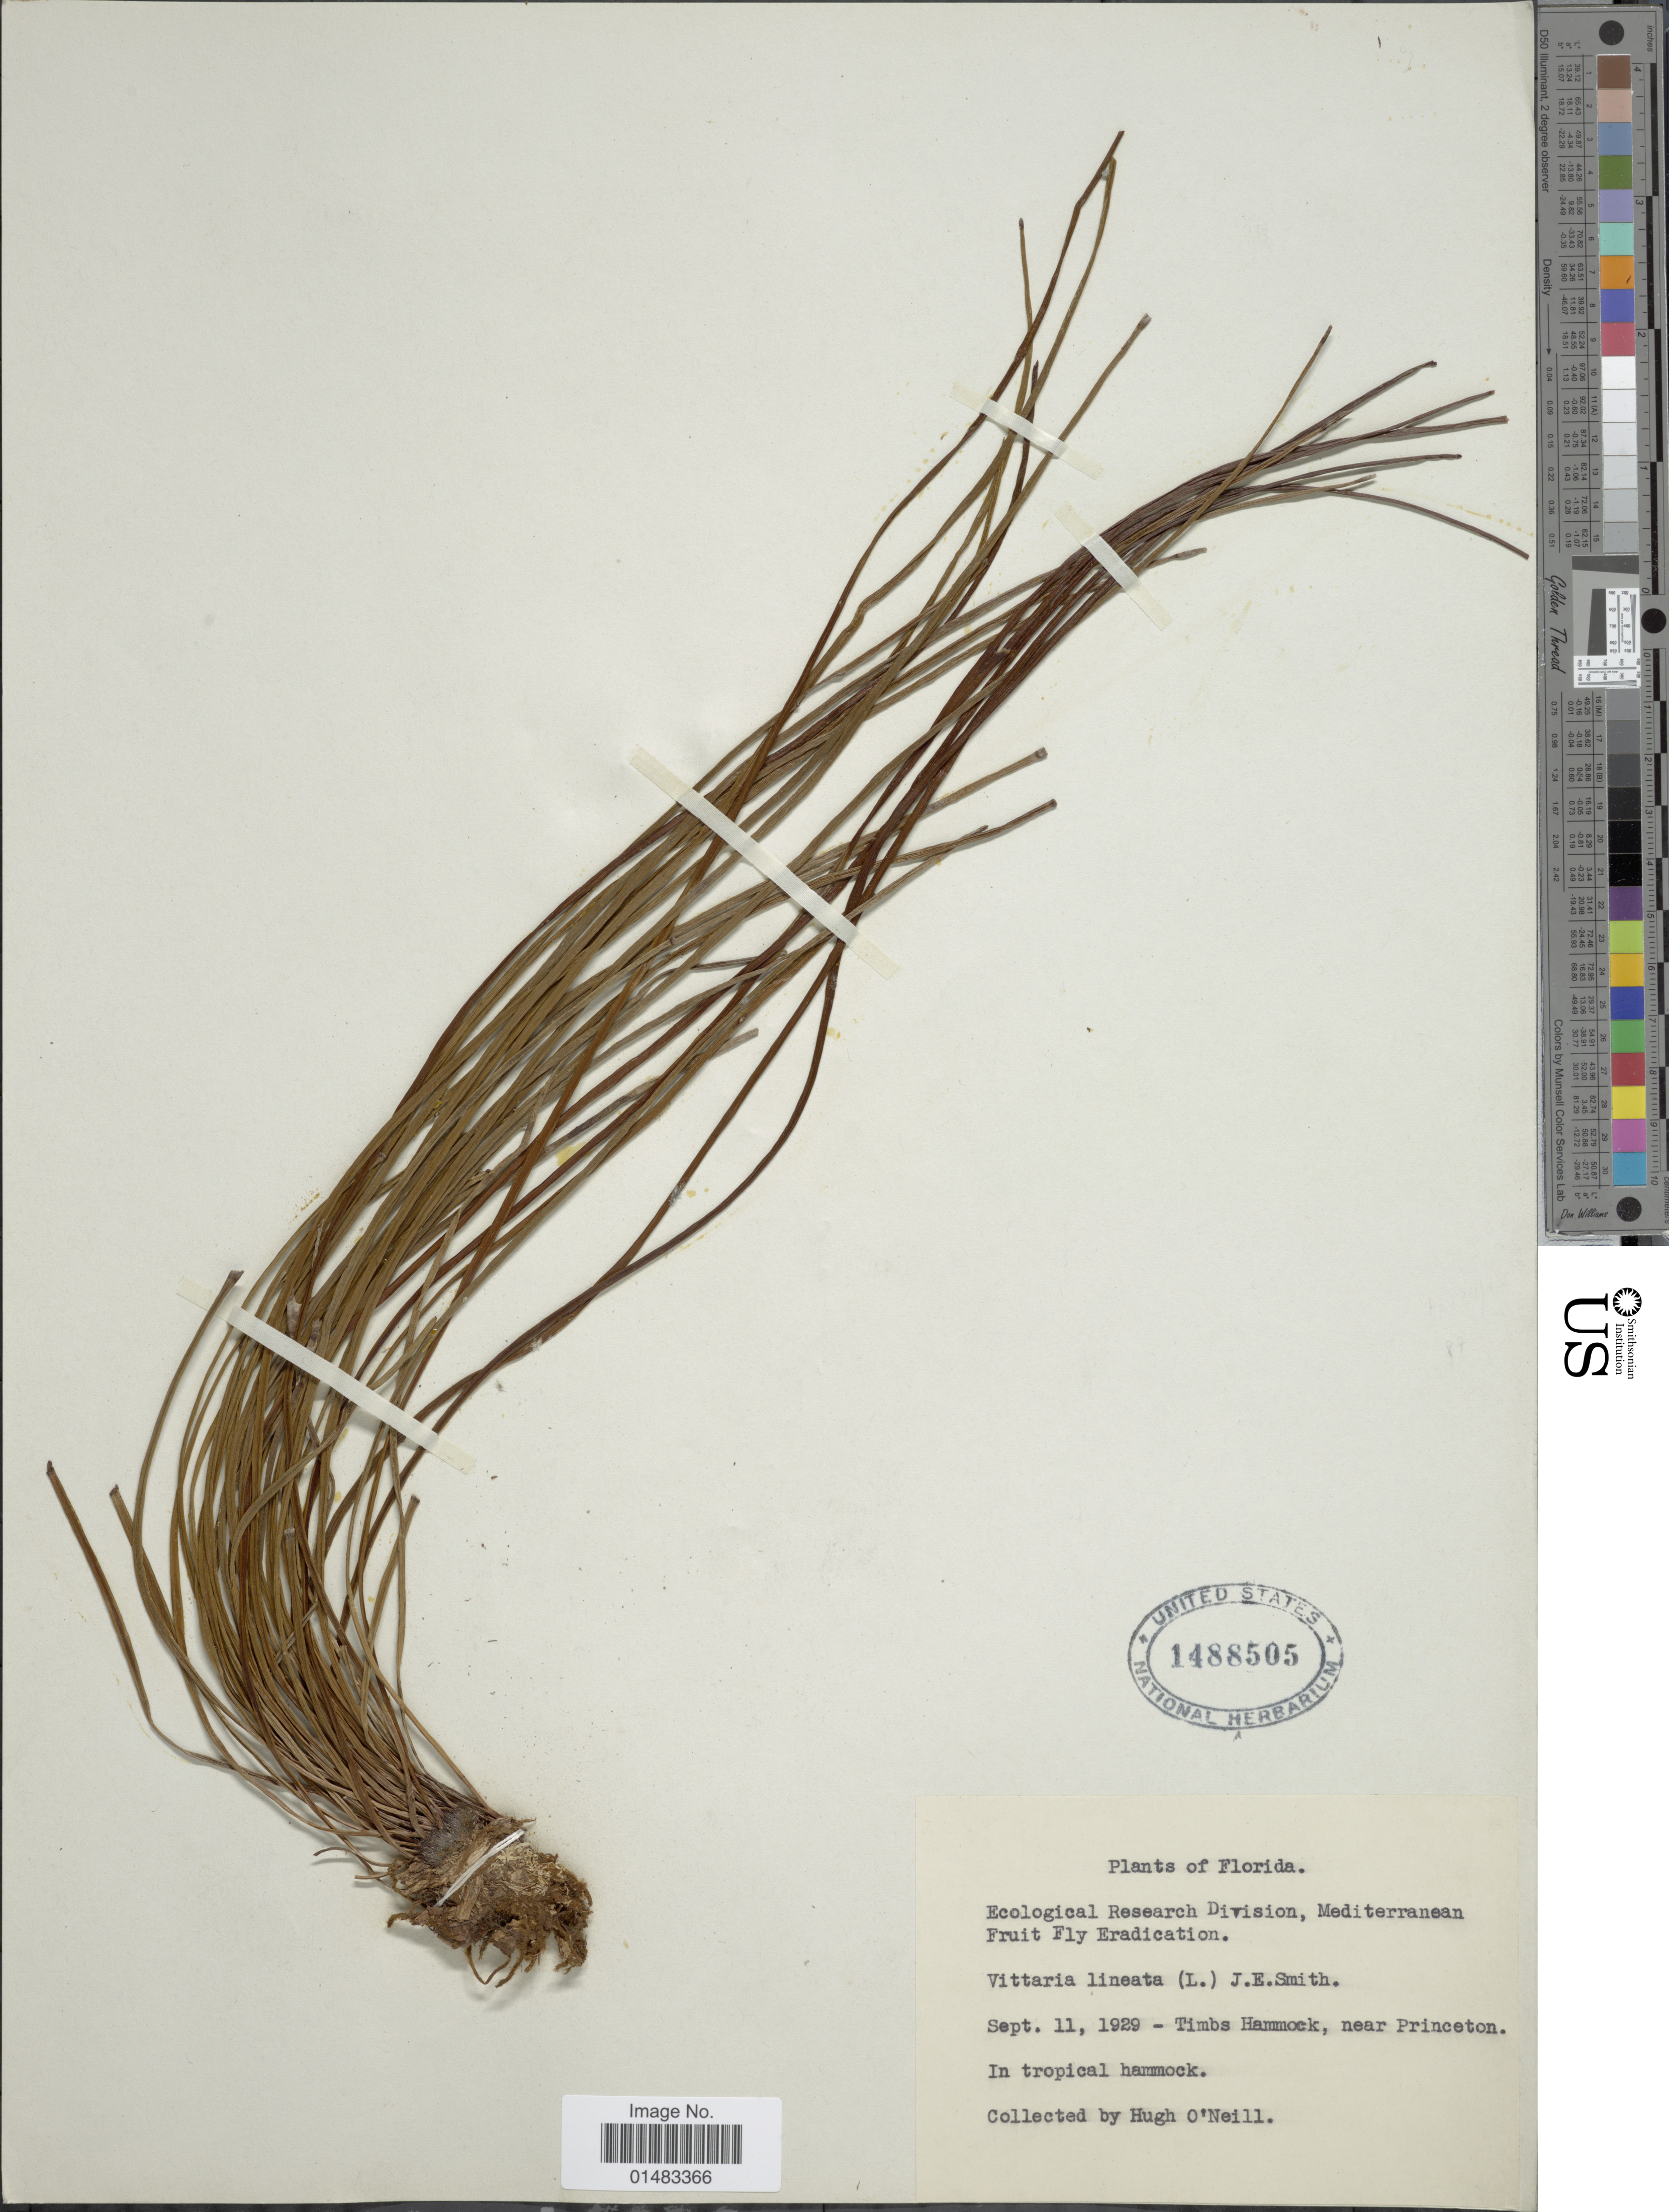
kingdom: Plantae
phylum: Tracheophyta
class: Polypodiopsida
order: Polypodiales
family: Pteridaceae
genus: Vittaria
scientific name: Vittaria lineata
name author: (L.) Sm.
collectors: H. O'Neill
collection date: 1929-09-11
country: United States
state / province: Florida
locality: Timbs Hammock, near Princeton, in tropical Hammock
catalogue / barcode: US 1488505